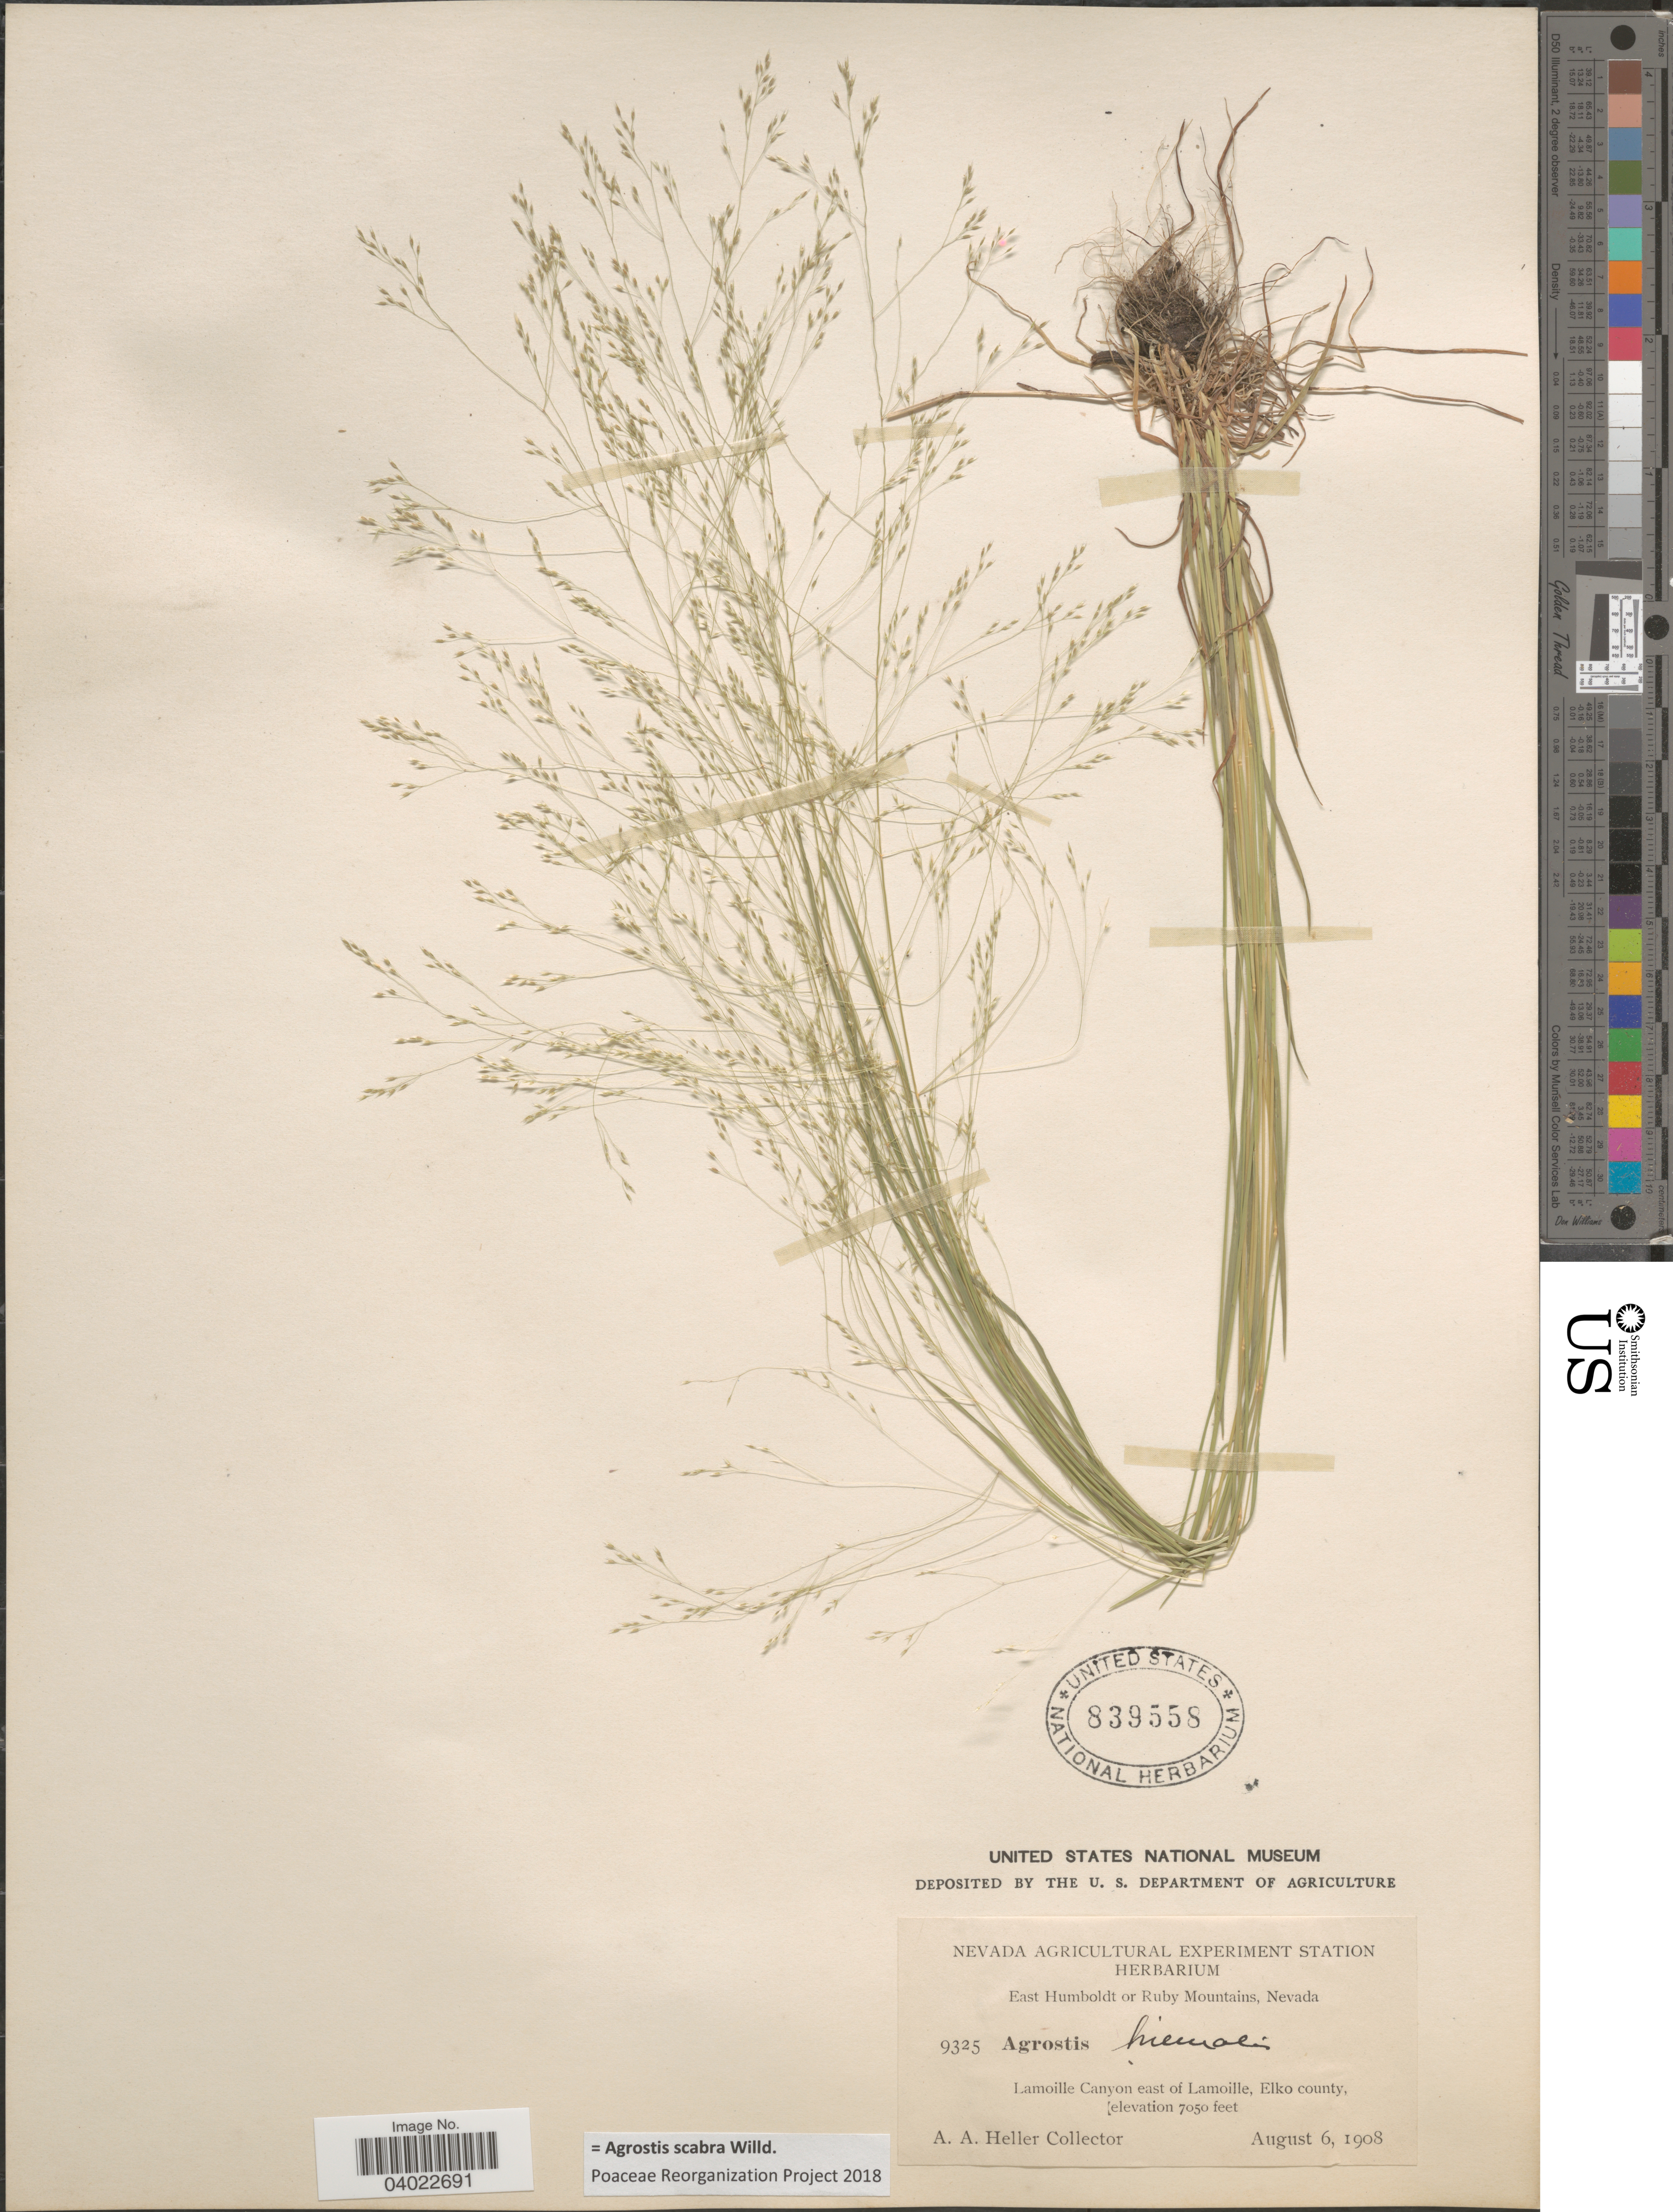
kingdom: Plantae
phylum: Tracheophyta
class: Liliopsida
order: Poales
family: Poaceae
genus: Agrostis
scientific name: Agrostis scabra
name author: Willd.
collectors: A. A. Heller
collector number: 9325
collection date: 1908-08-06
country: United States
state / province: Nevada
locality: East Humboldt or Ruby Mountains. Lamoille Canyon east of Lamoille, Elko county.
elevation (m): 2149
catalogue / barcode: US 839558